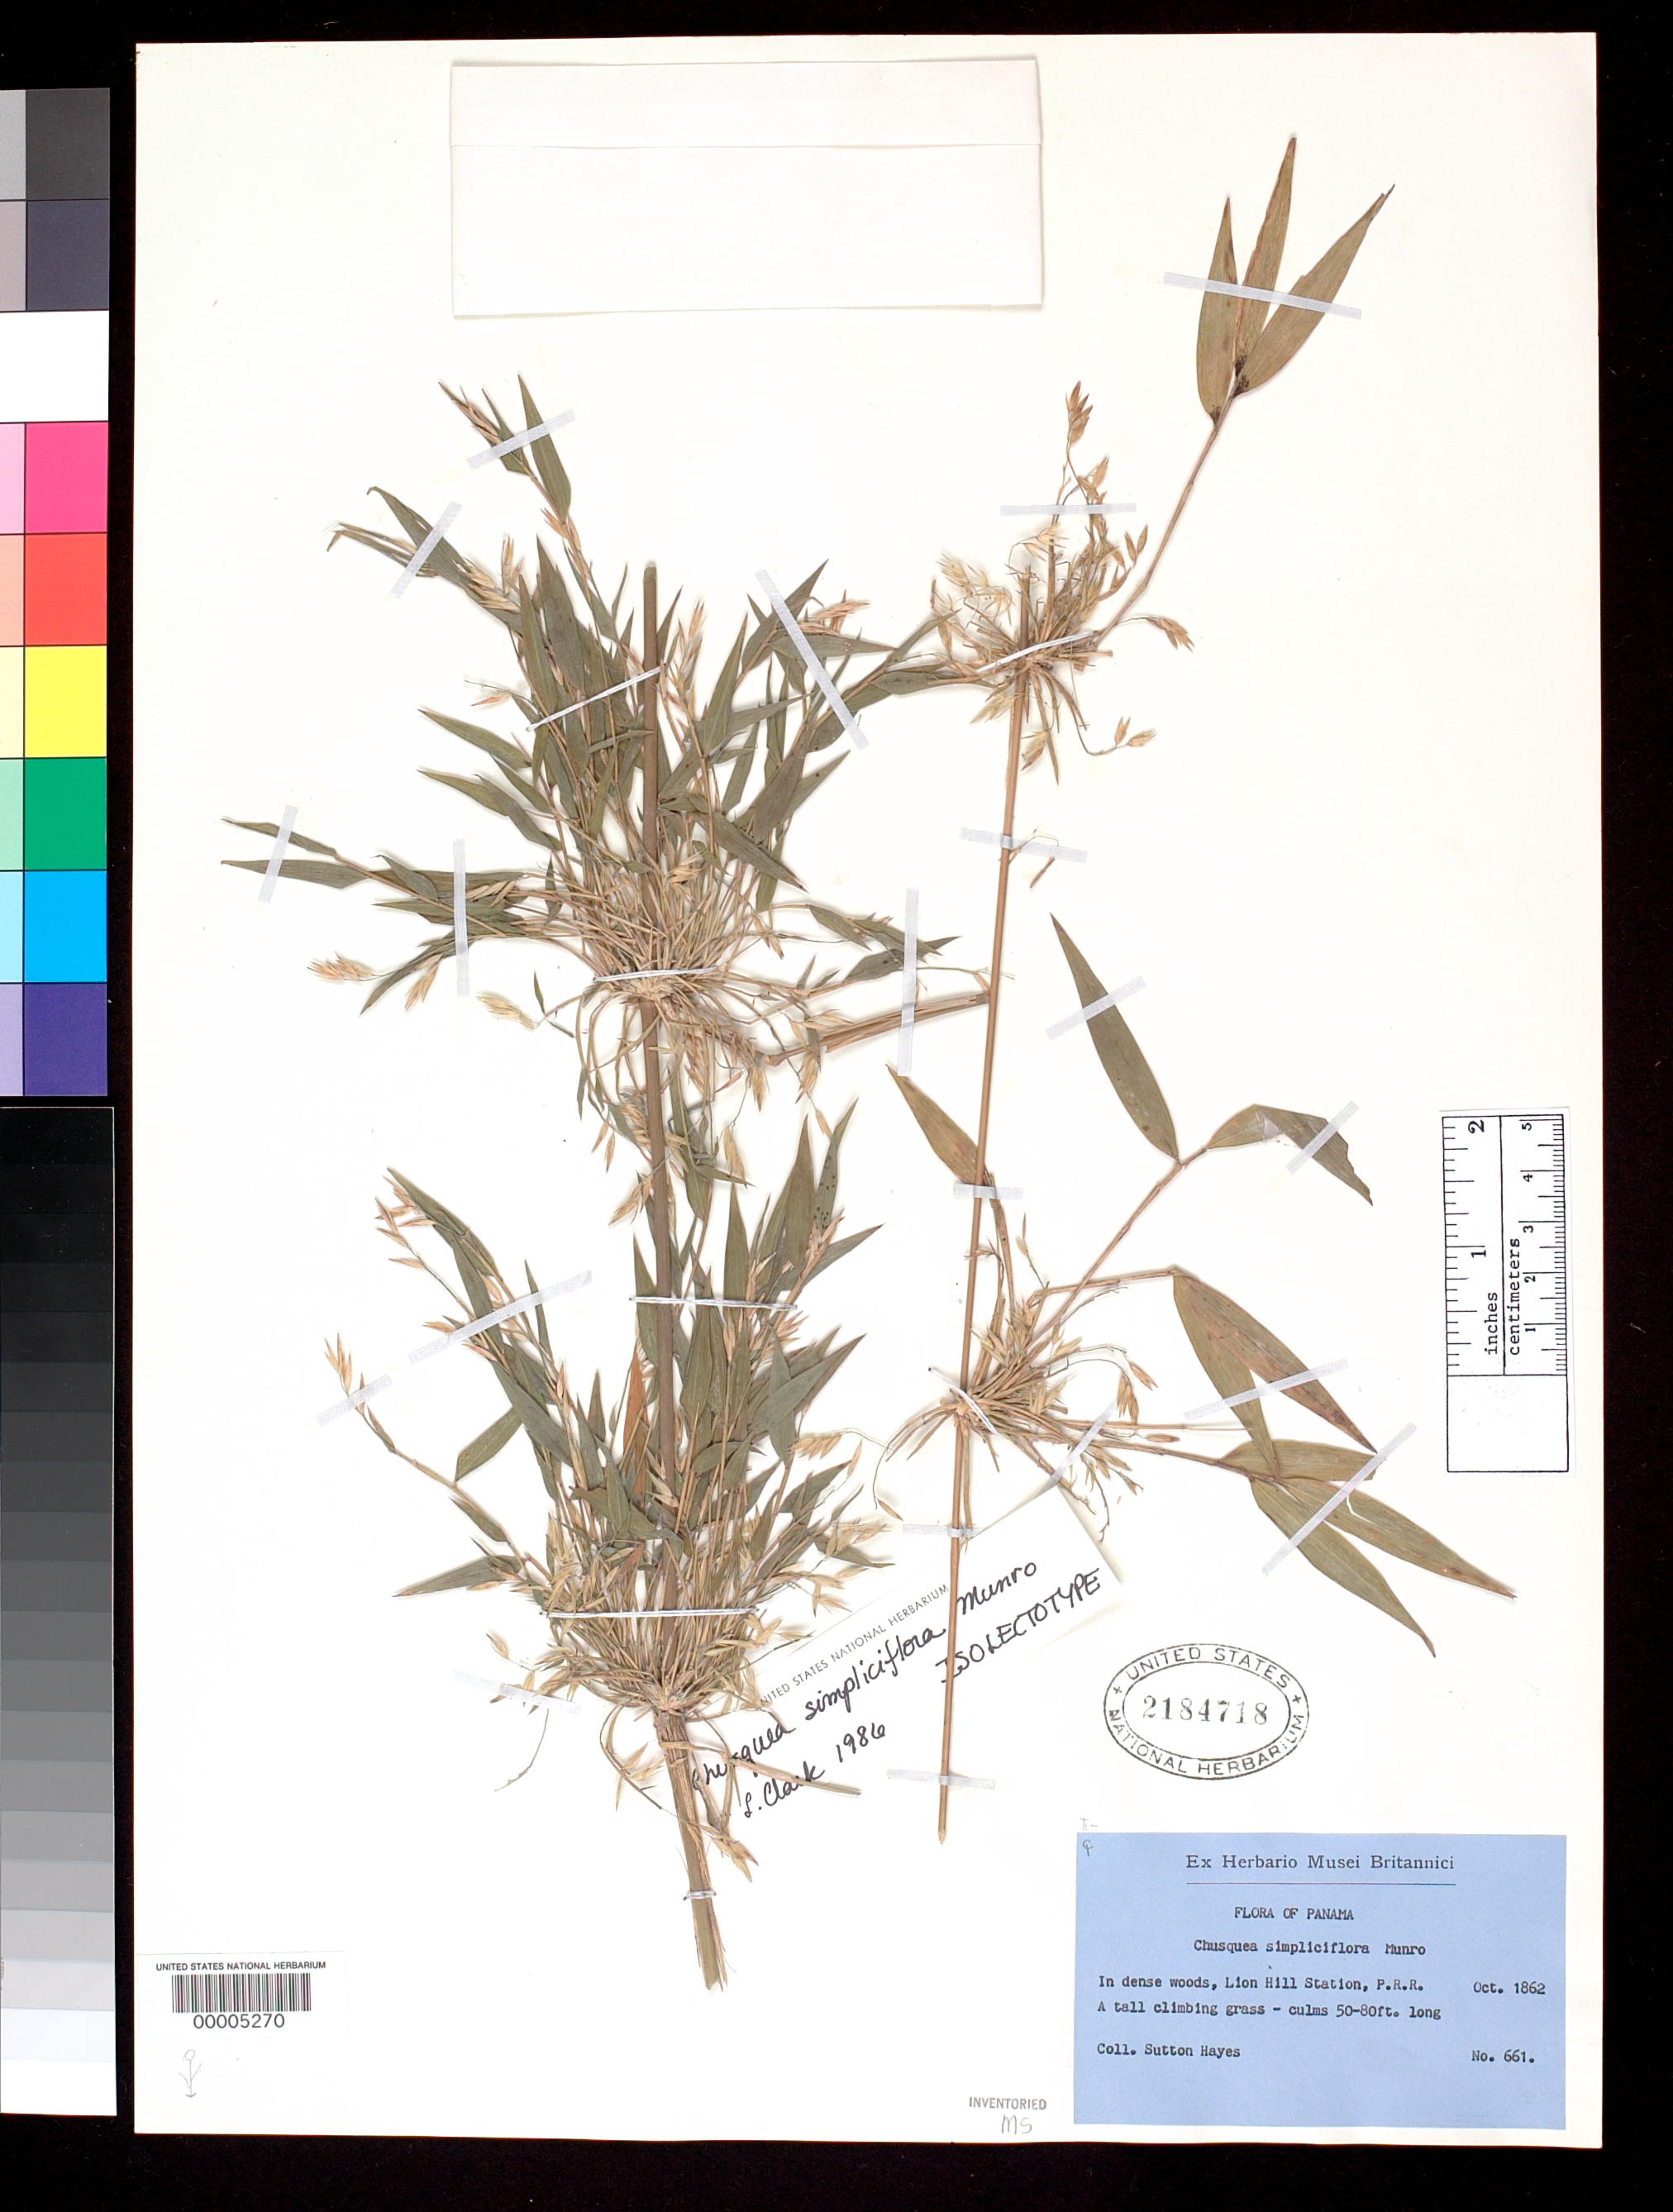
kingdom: Plantae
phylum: Tracheophyta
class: Liliopsida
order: Poales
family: Poaceae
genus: Chusquea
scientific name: Chusquea simpliciflora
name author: Munro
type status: Isolectotype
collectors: S. Hayes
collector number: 661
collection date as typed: Oct 1862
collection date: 1862-10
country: Panama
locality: Lion Hill Station.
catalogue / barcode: US 2184718